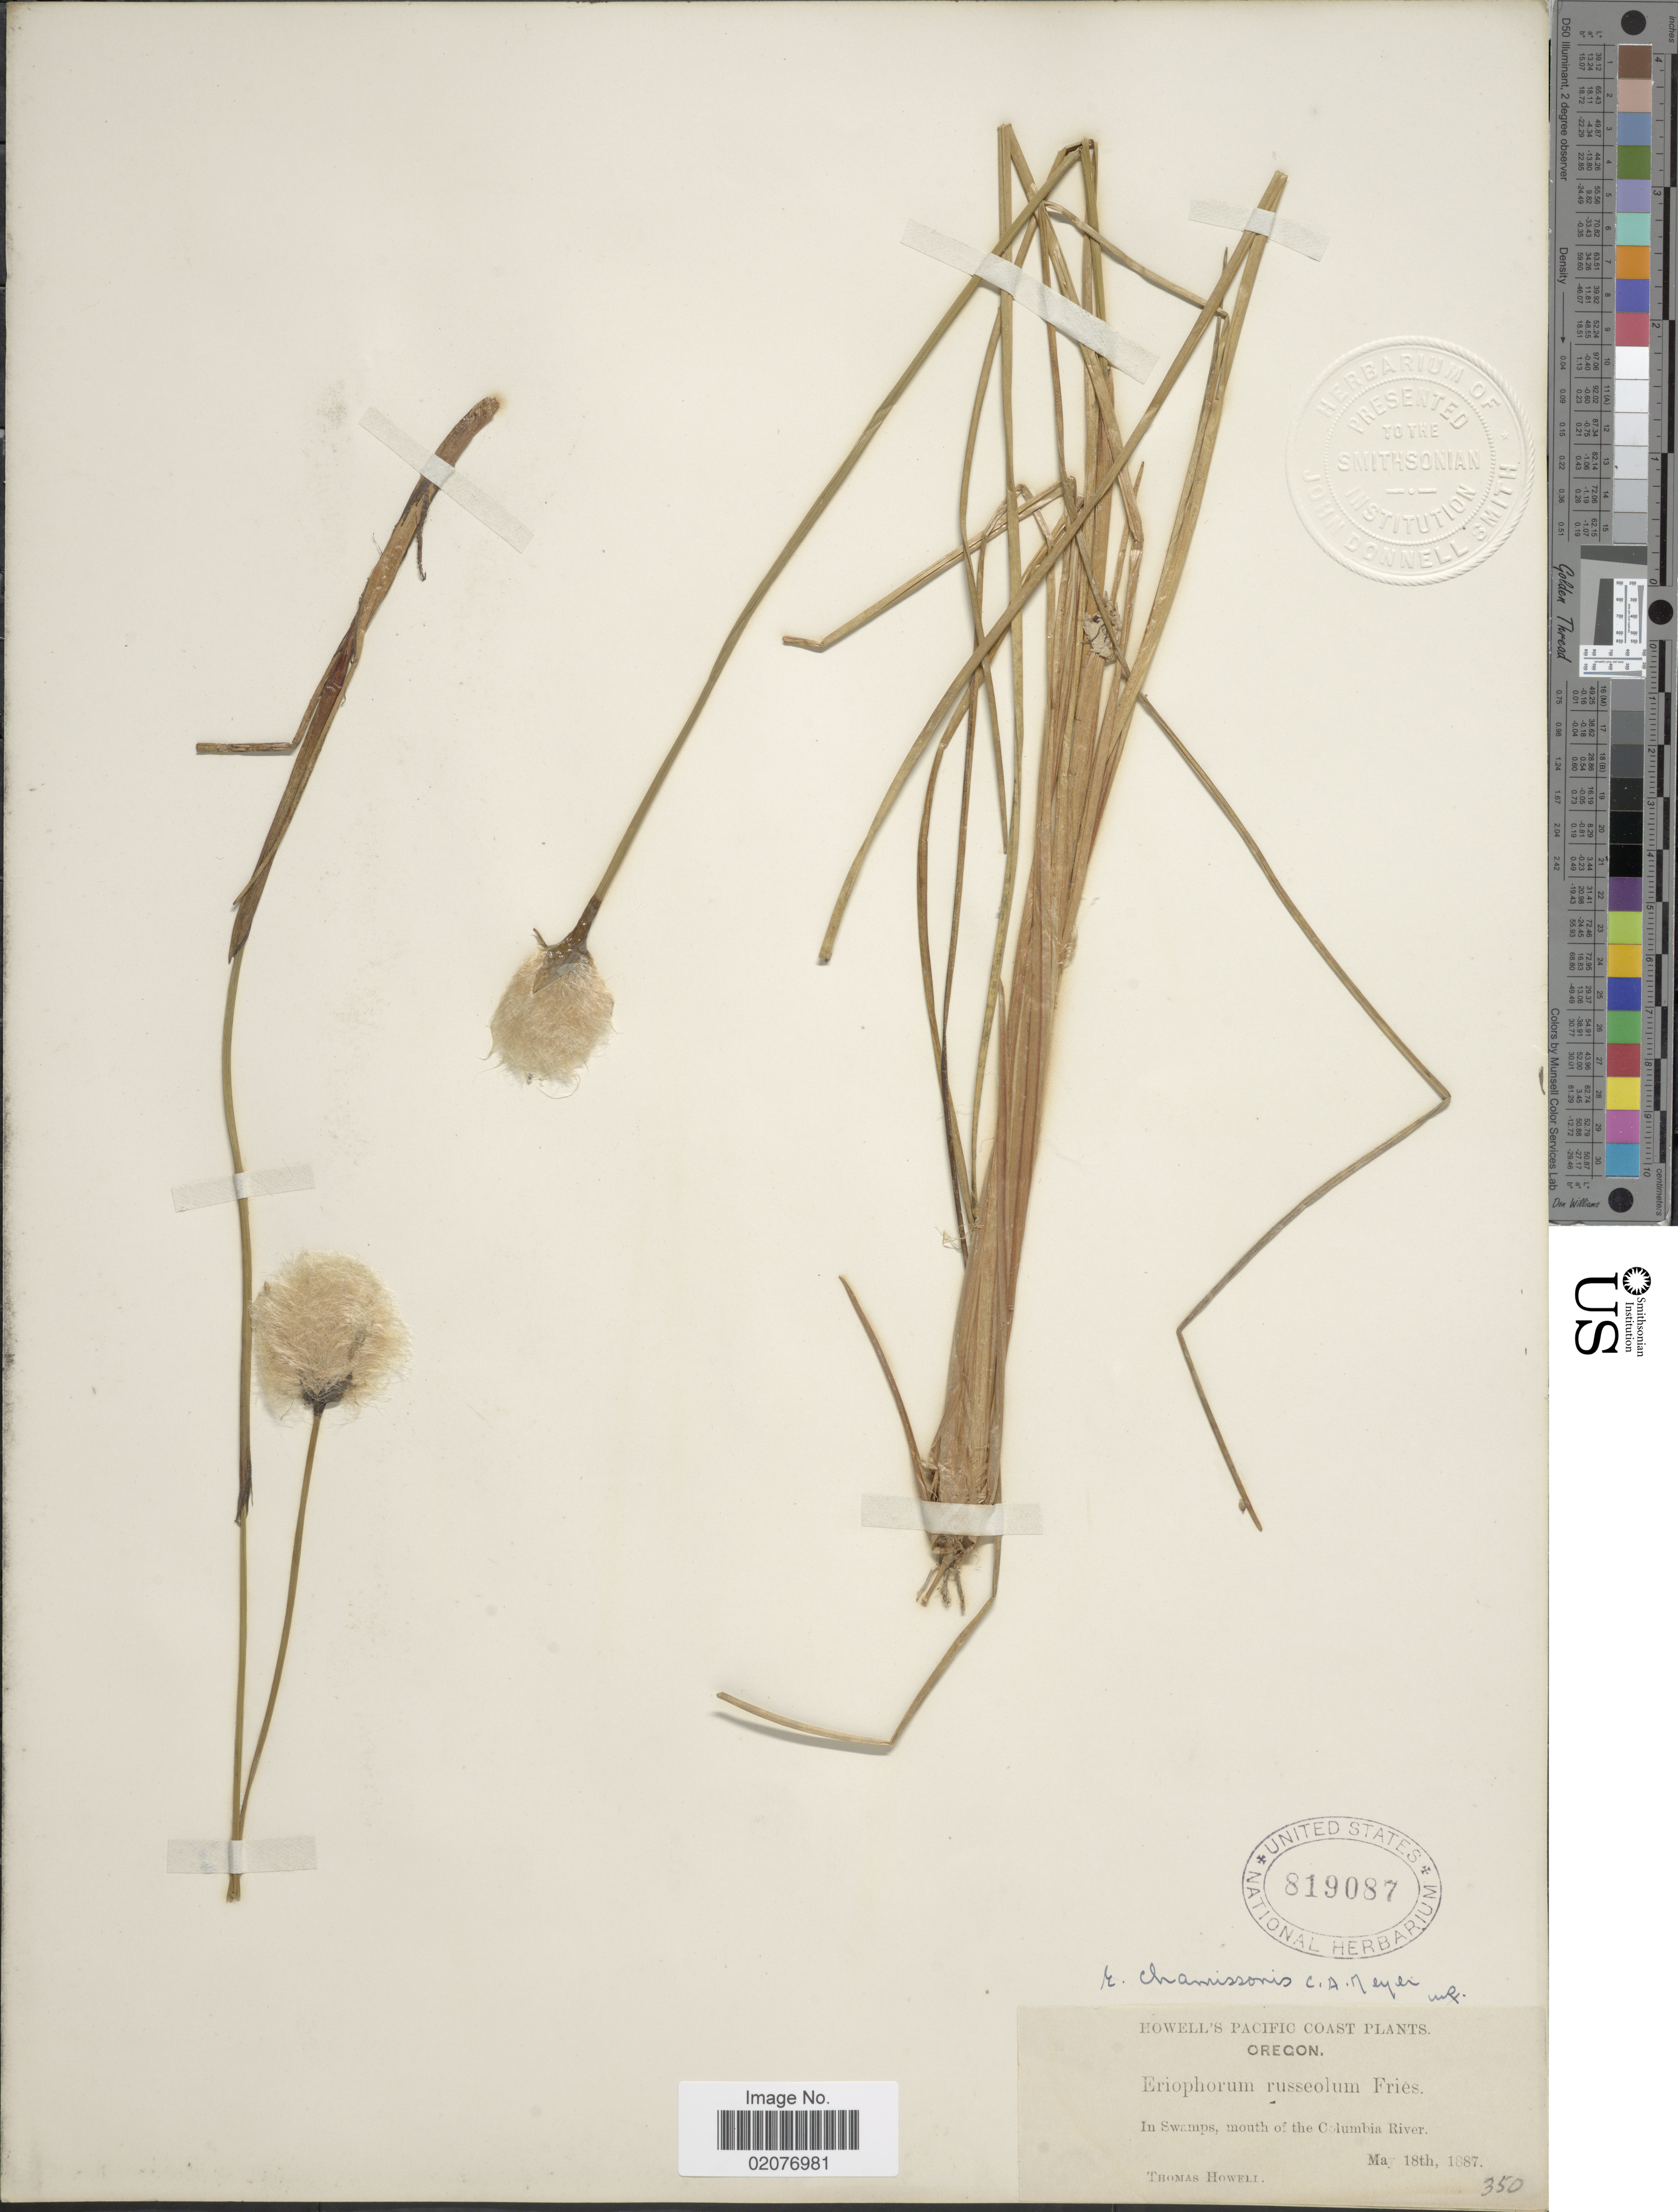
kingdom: Plantae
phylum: Tracheophyta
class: Liliopsida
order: Poales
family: Cyperaceae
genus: Eriophorum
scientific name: Eriophorum chamissonis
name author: C.A. Mey.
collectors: T. Howell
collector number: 350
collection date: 1887-05-18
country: United States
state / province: Oregon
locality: Pacific Coast, In Swamps, mouth of the Columbia River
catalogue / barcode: US 819087